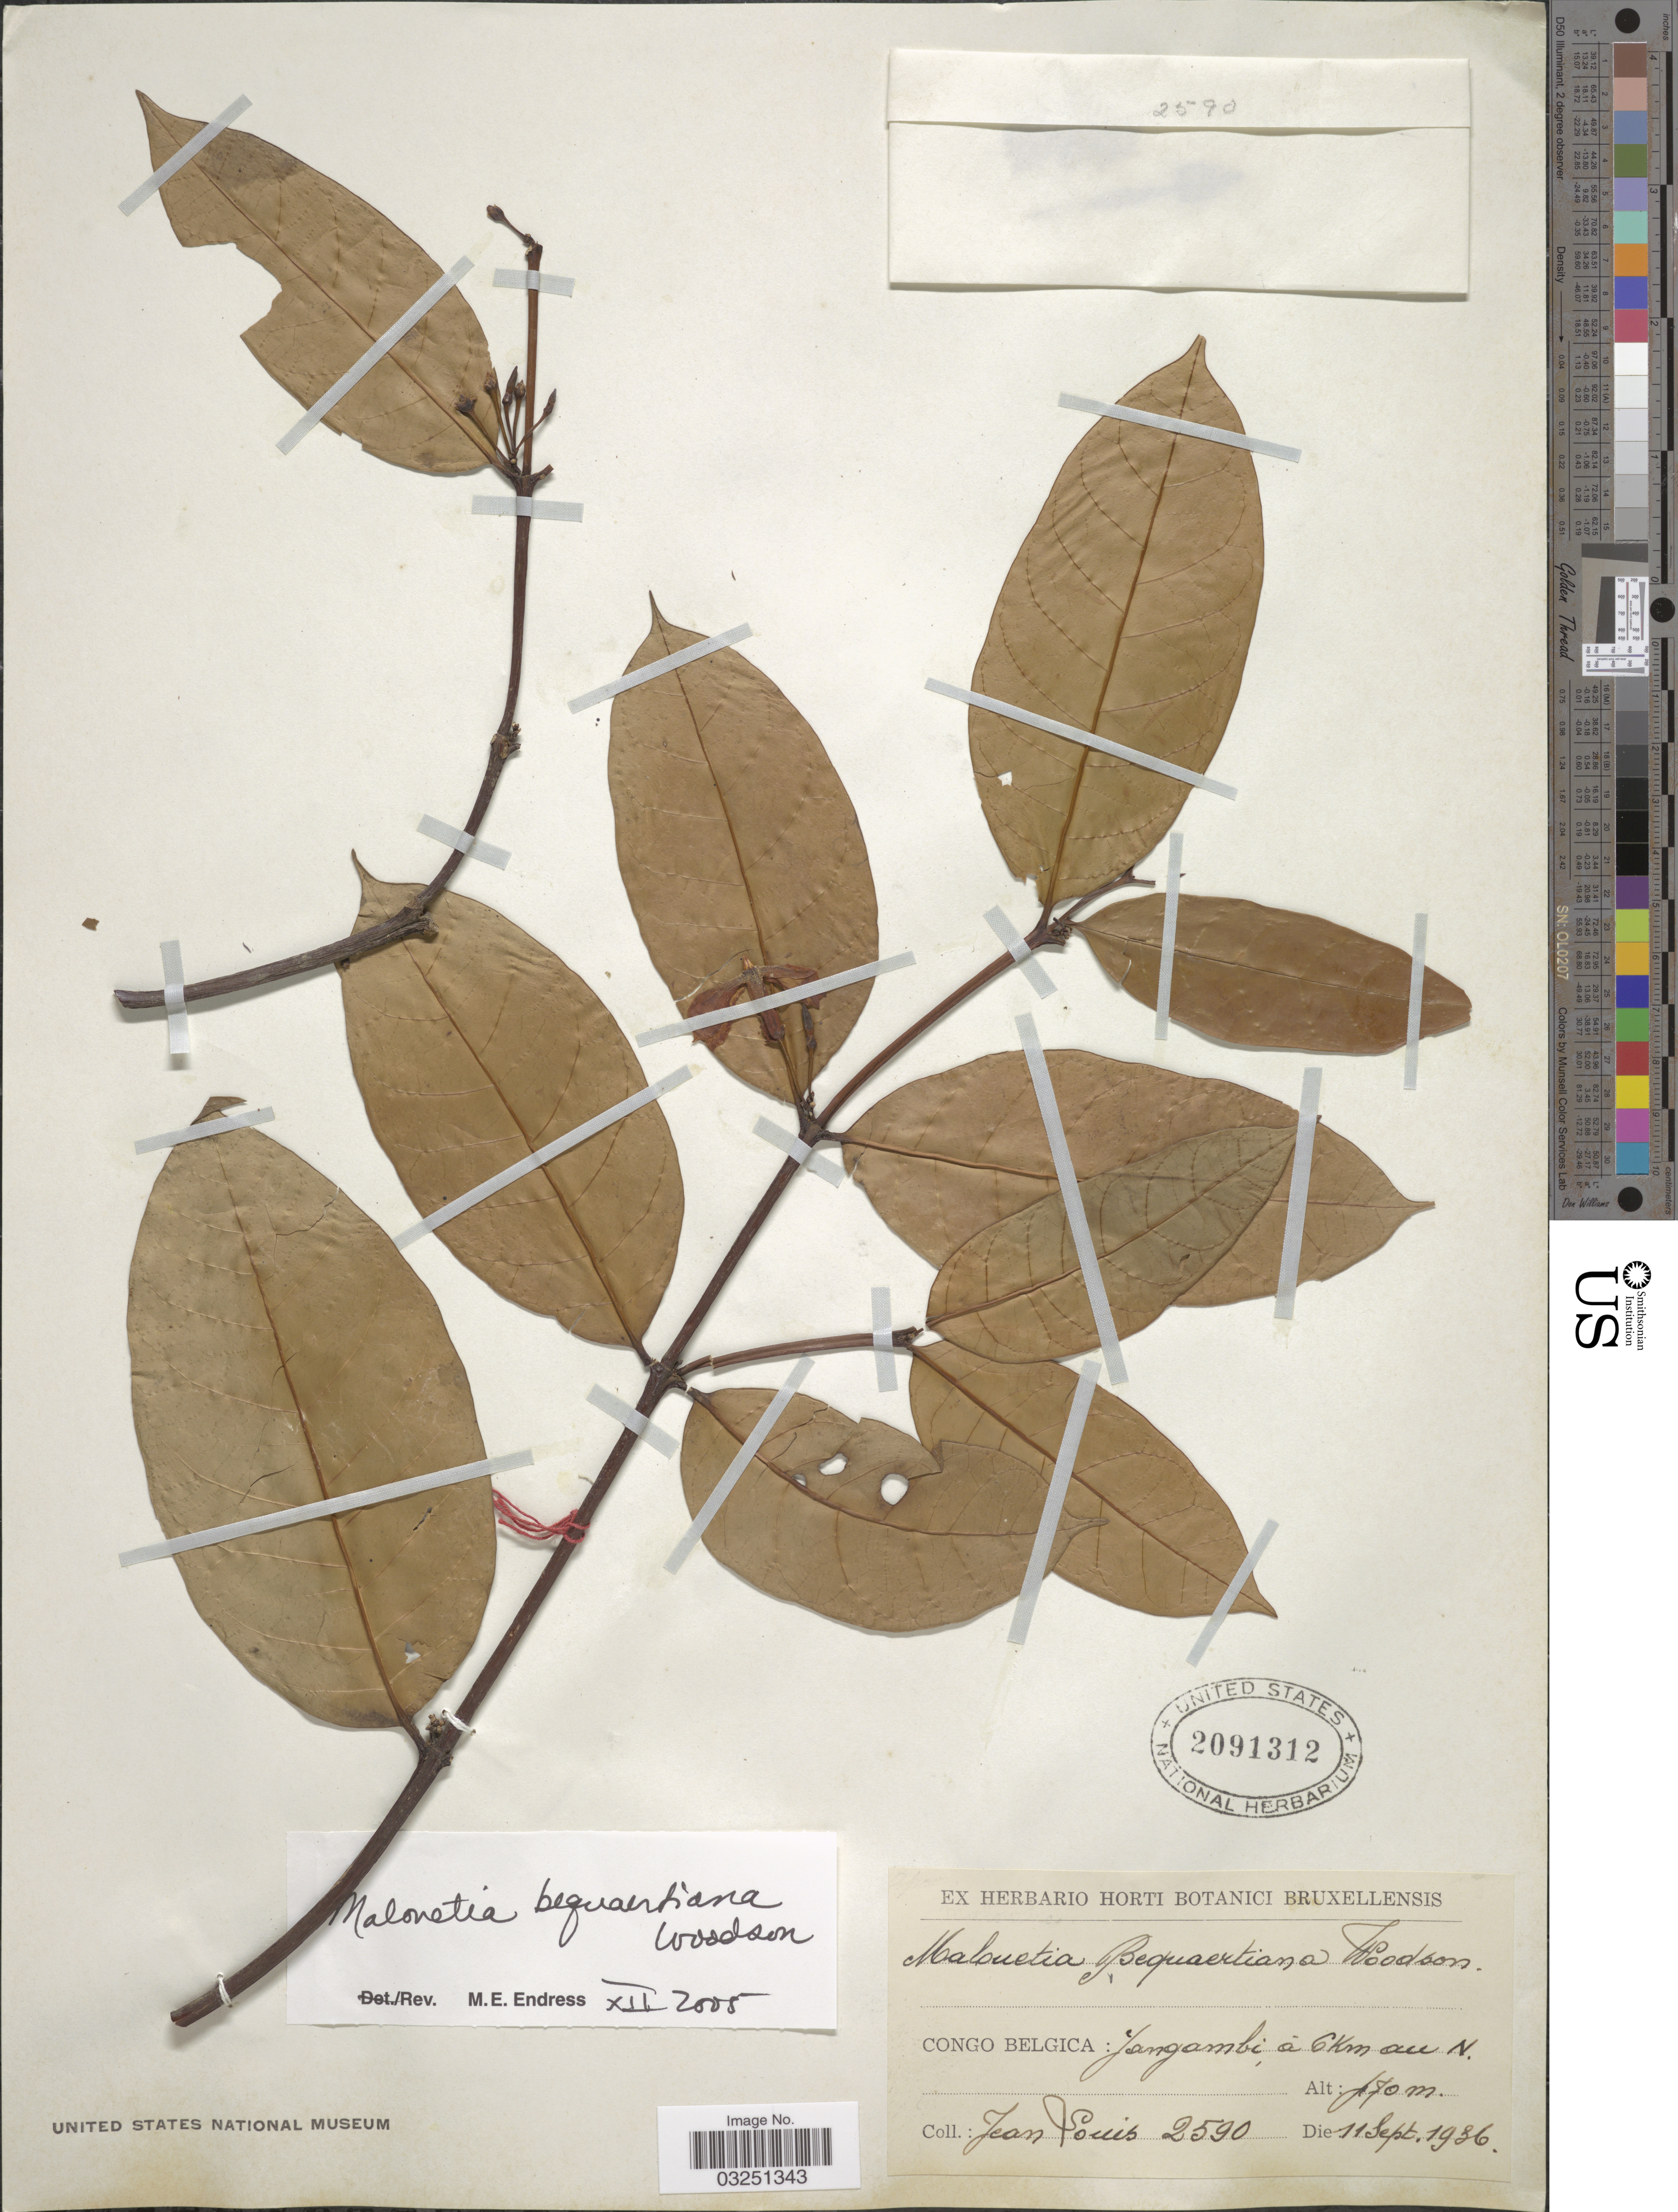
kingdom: Plantae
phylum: Tracheophyta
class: Magnoliopsida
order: Gentianales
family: Apocynaceae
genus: Malouetia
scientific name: Malouetia bequaertiana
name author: Woodson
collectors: J. Louis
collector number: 2590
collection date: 1936-09-11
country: Congo, Democratic Republic of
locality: Congo Belgica: Jangambi, á 6Km au N.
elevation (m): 470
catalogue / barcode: US 2091312